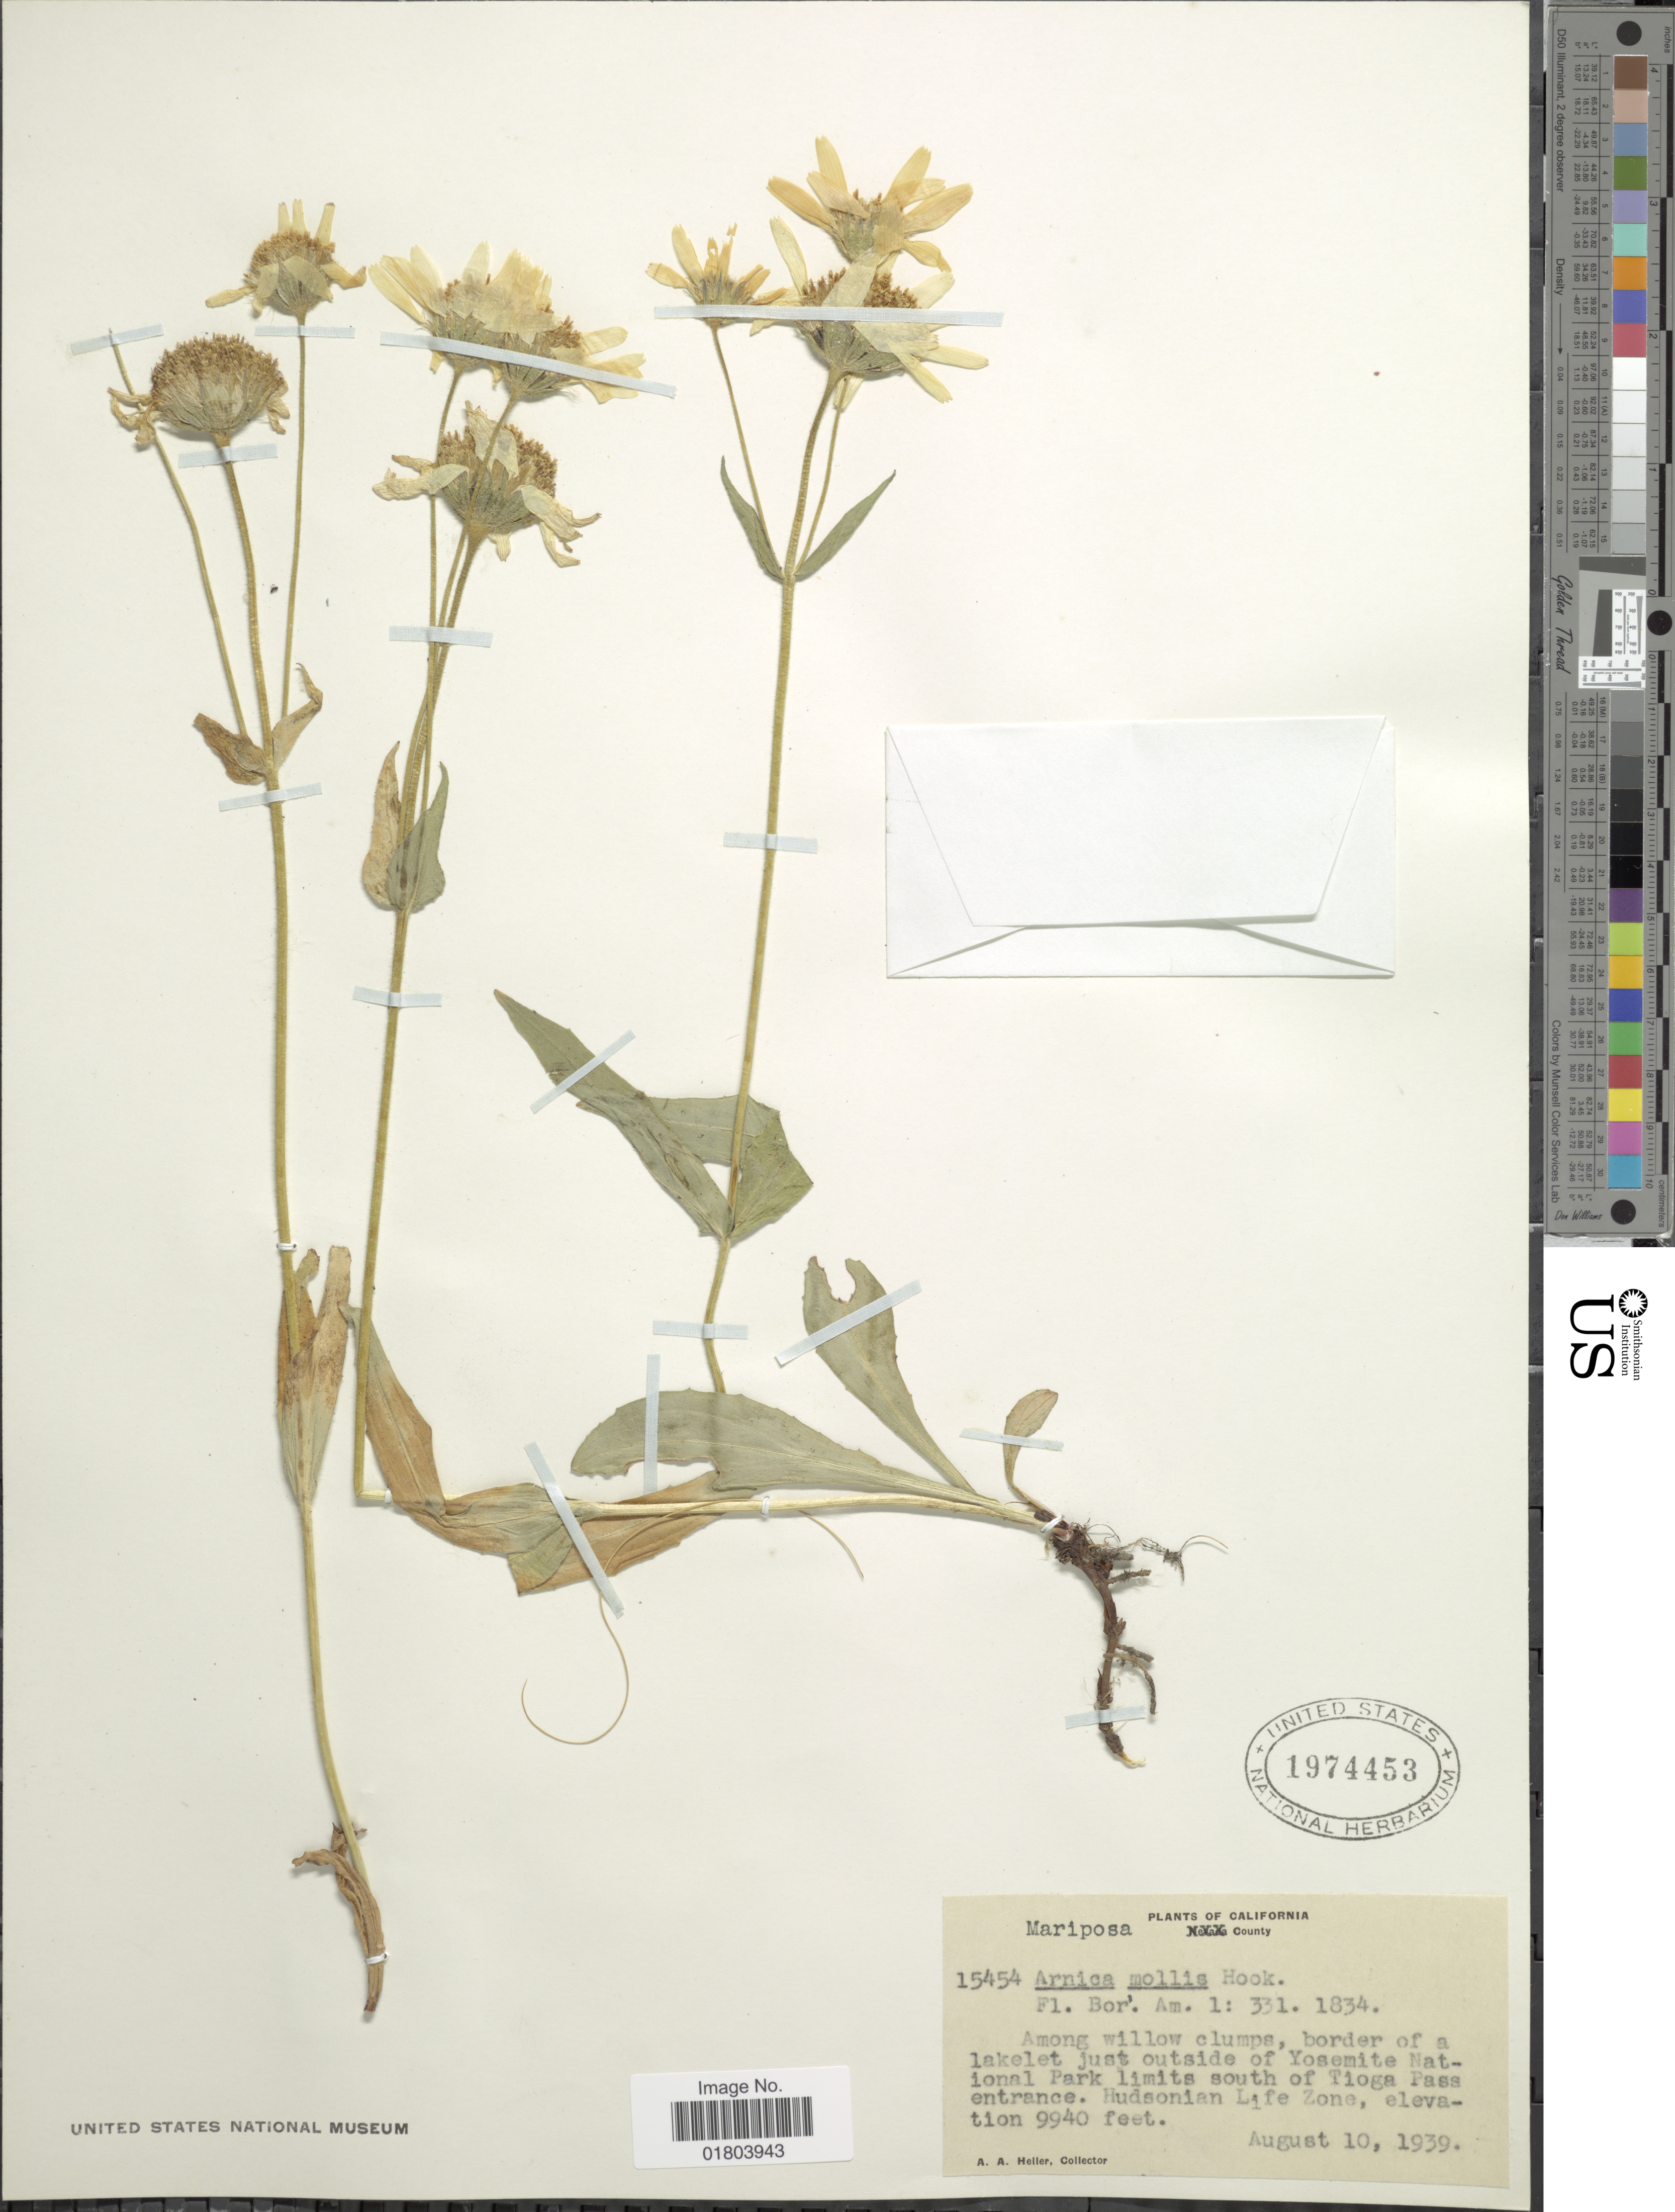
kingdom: Plantae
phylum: Tracheophyta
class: Magnoliopsida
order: Asterales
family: Asteraceae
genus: Arnica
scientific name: Arnica mollis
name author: Hook.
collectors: A. A. Heller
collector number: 15454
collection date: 1939-08-10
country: United States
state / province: California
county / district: Mariposa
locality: Among willow clumps, border of a lakelet just outside of Yosemite National Park limits south of Tioga Pass entrance. Hudsonian Life Zone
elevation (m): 3030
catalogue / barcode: US 1974453